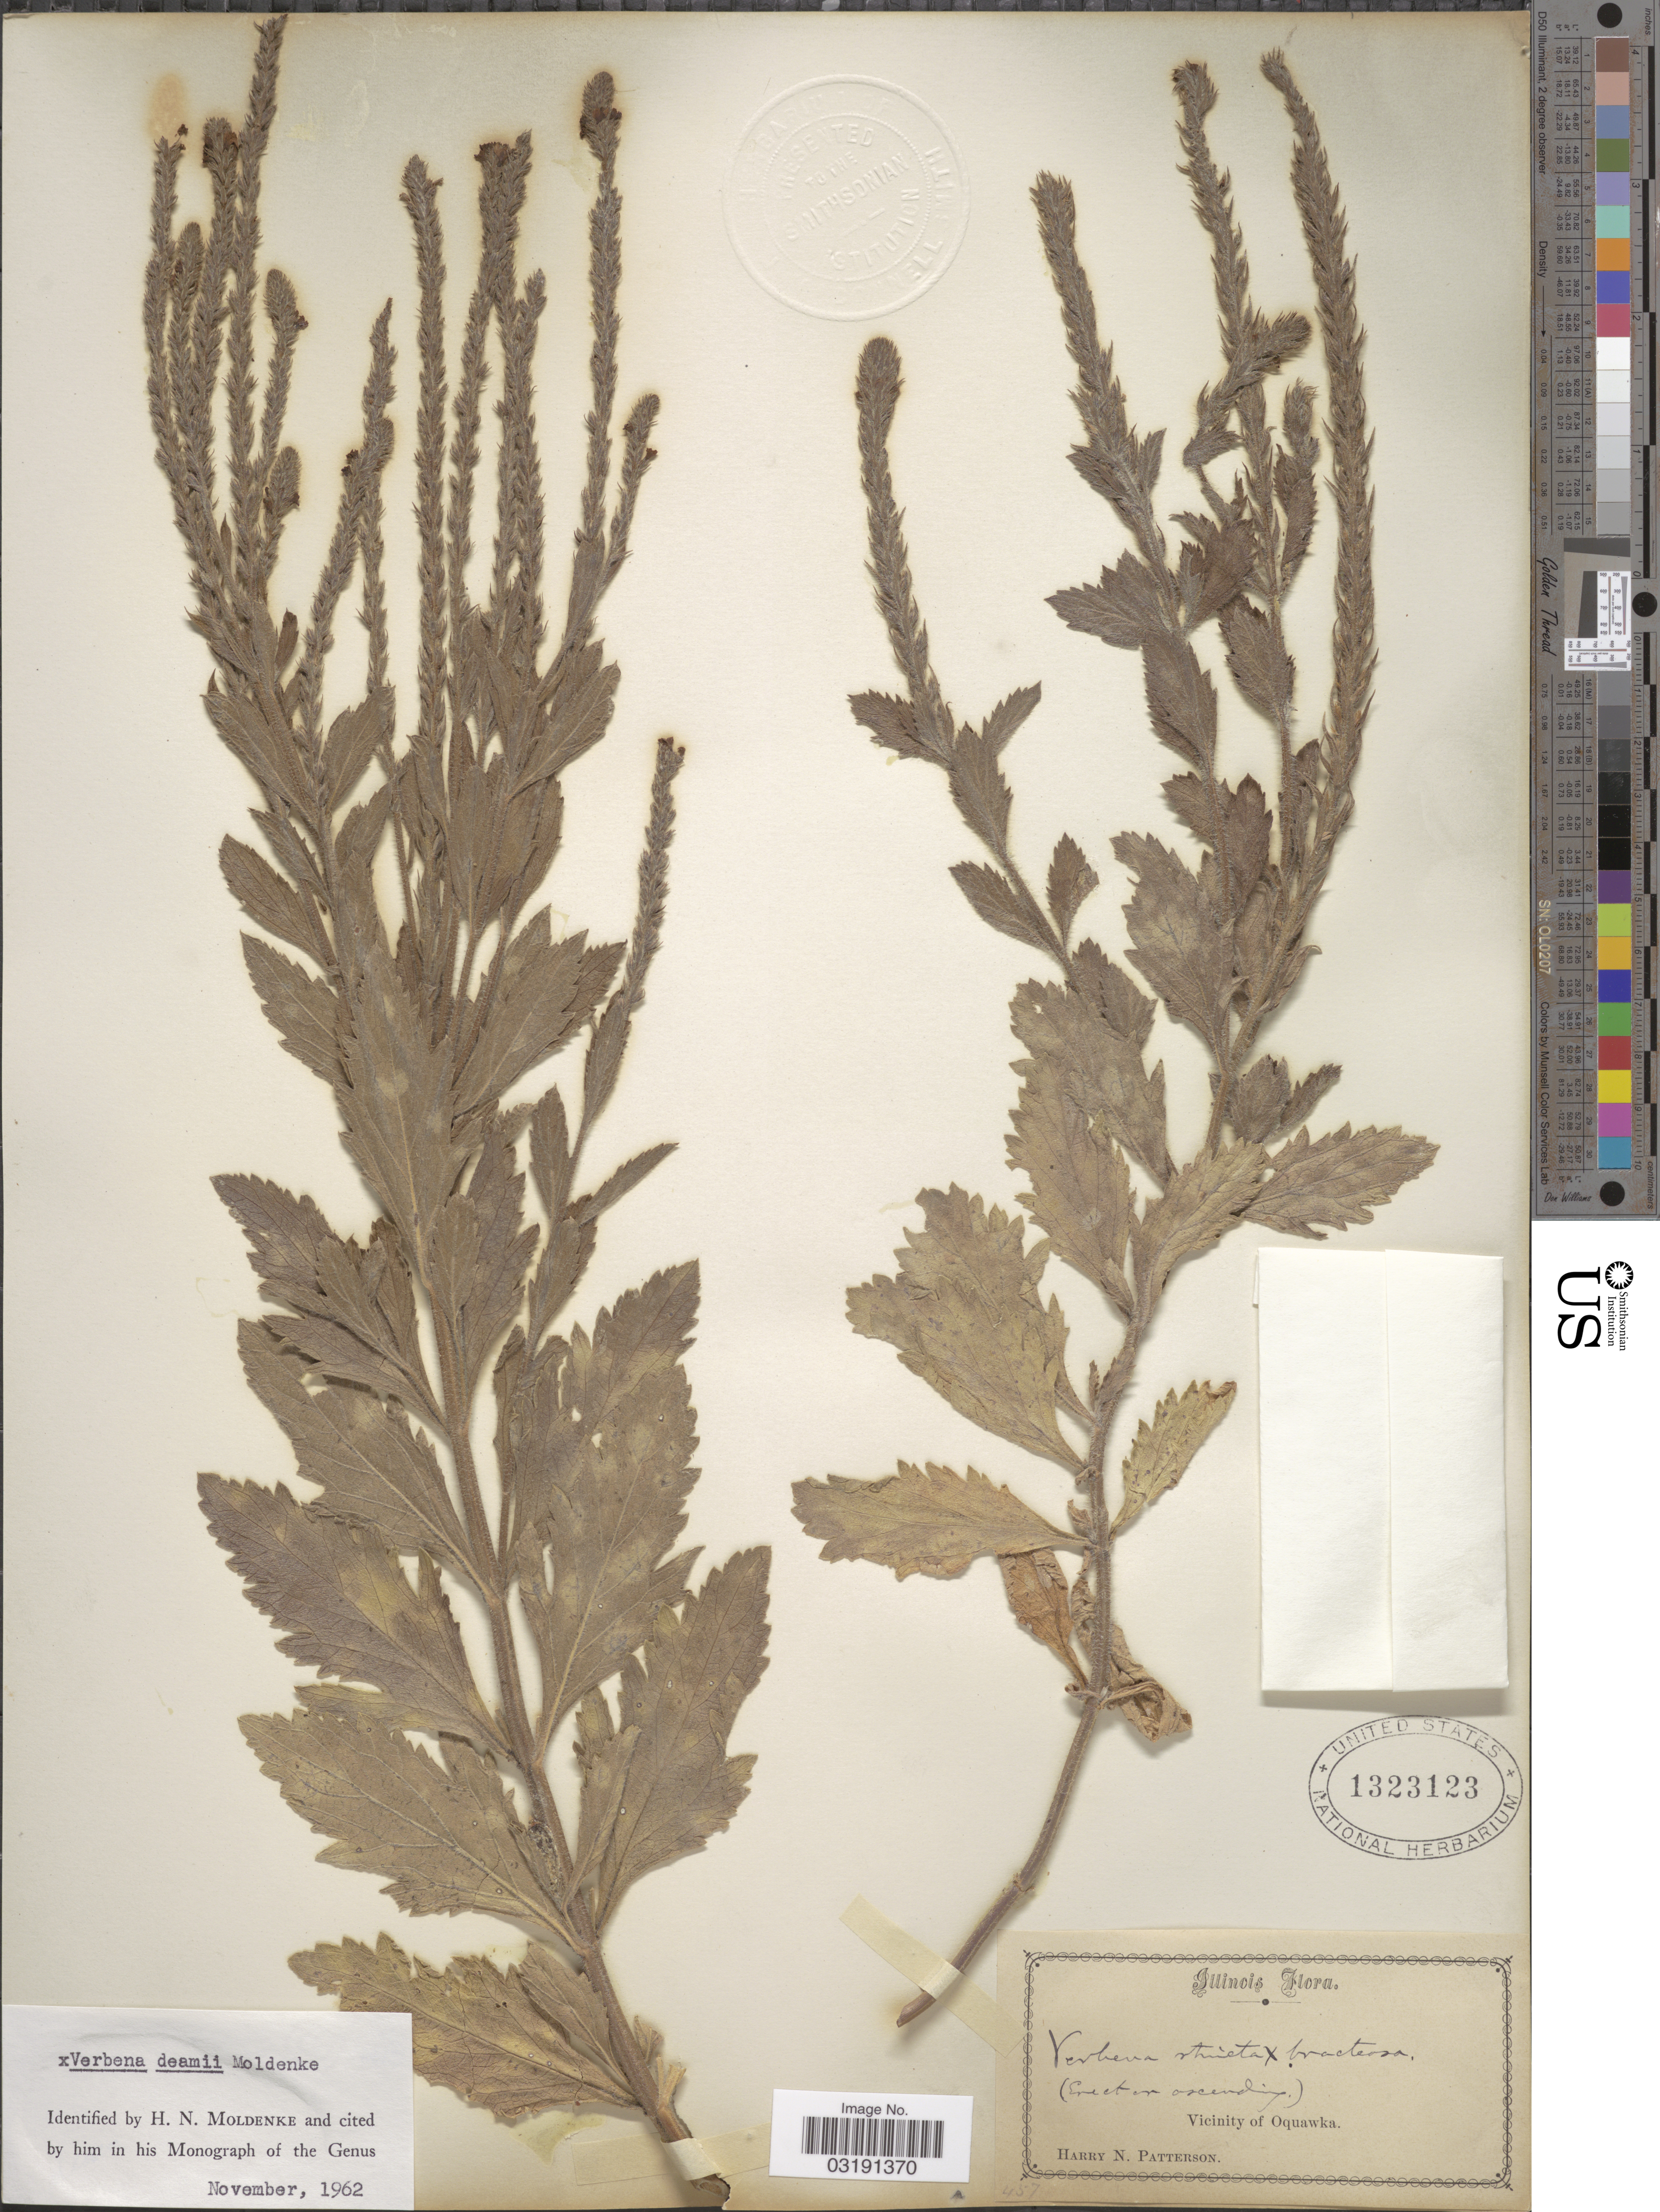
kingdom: Plantae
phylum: Tracheophyta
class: Magnoliopsida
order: Lamiales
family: Verbenaceae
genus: Verbena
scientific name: Verbena deamii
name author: Moldenke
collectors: H. N. Patterson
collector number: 457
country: United States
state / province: Illinois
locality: Vicinity of Oquawka.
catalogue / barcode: US 1323123